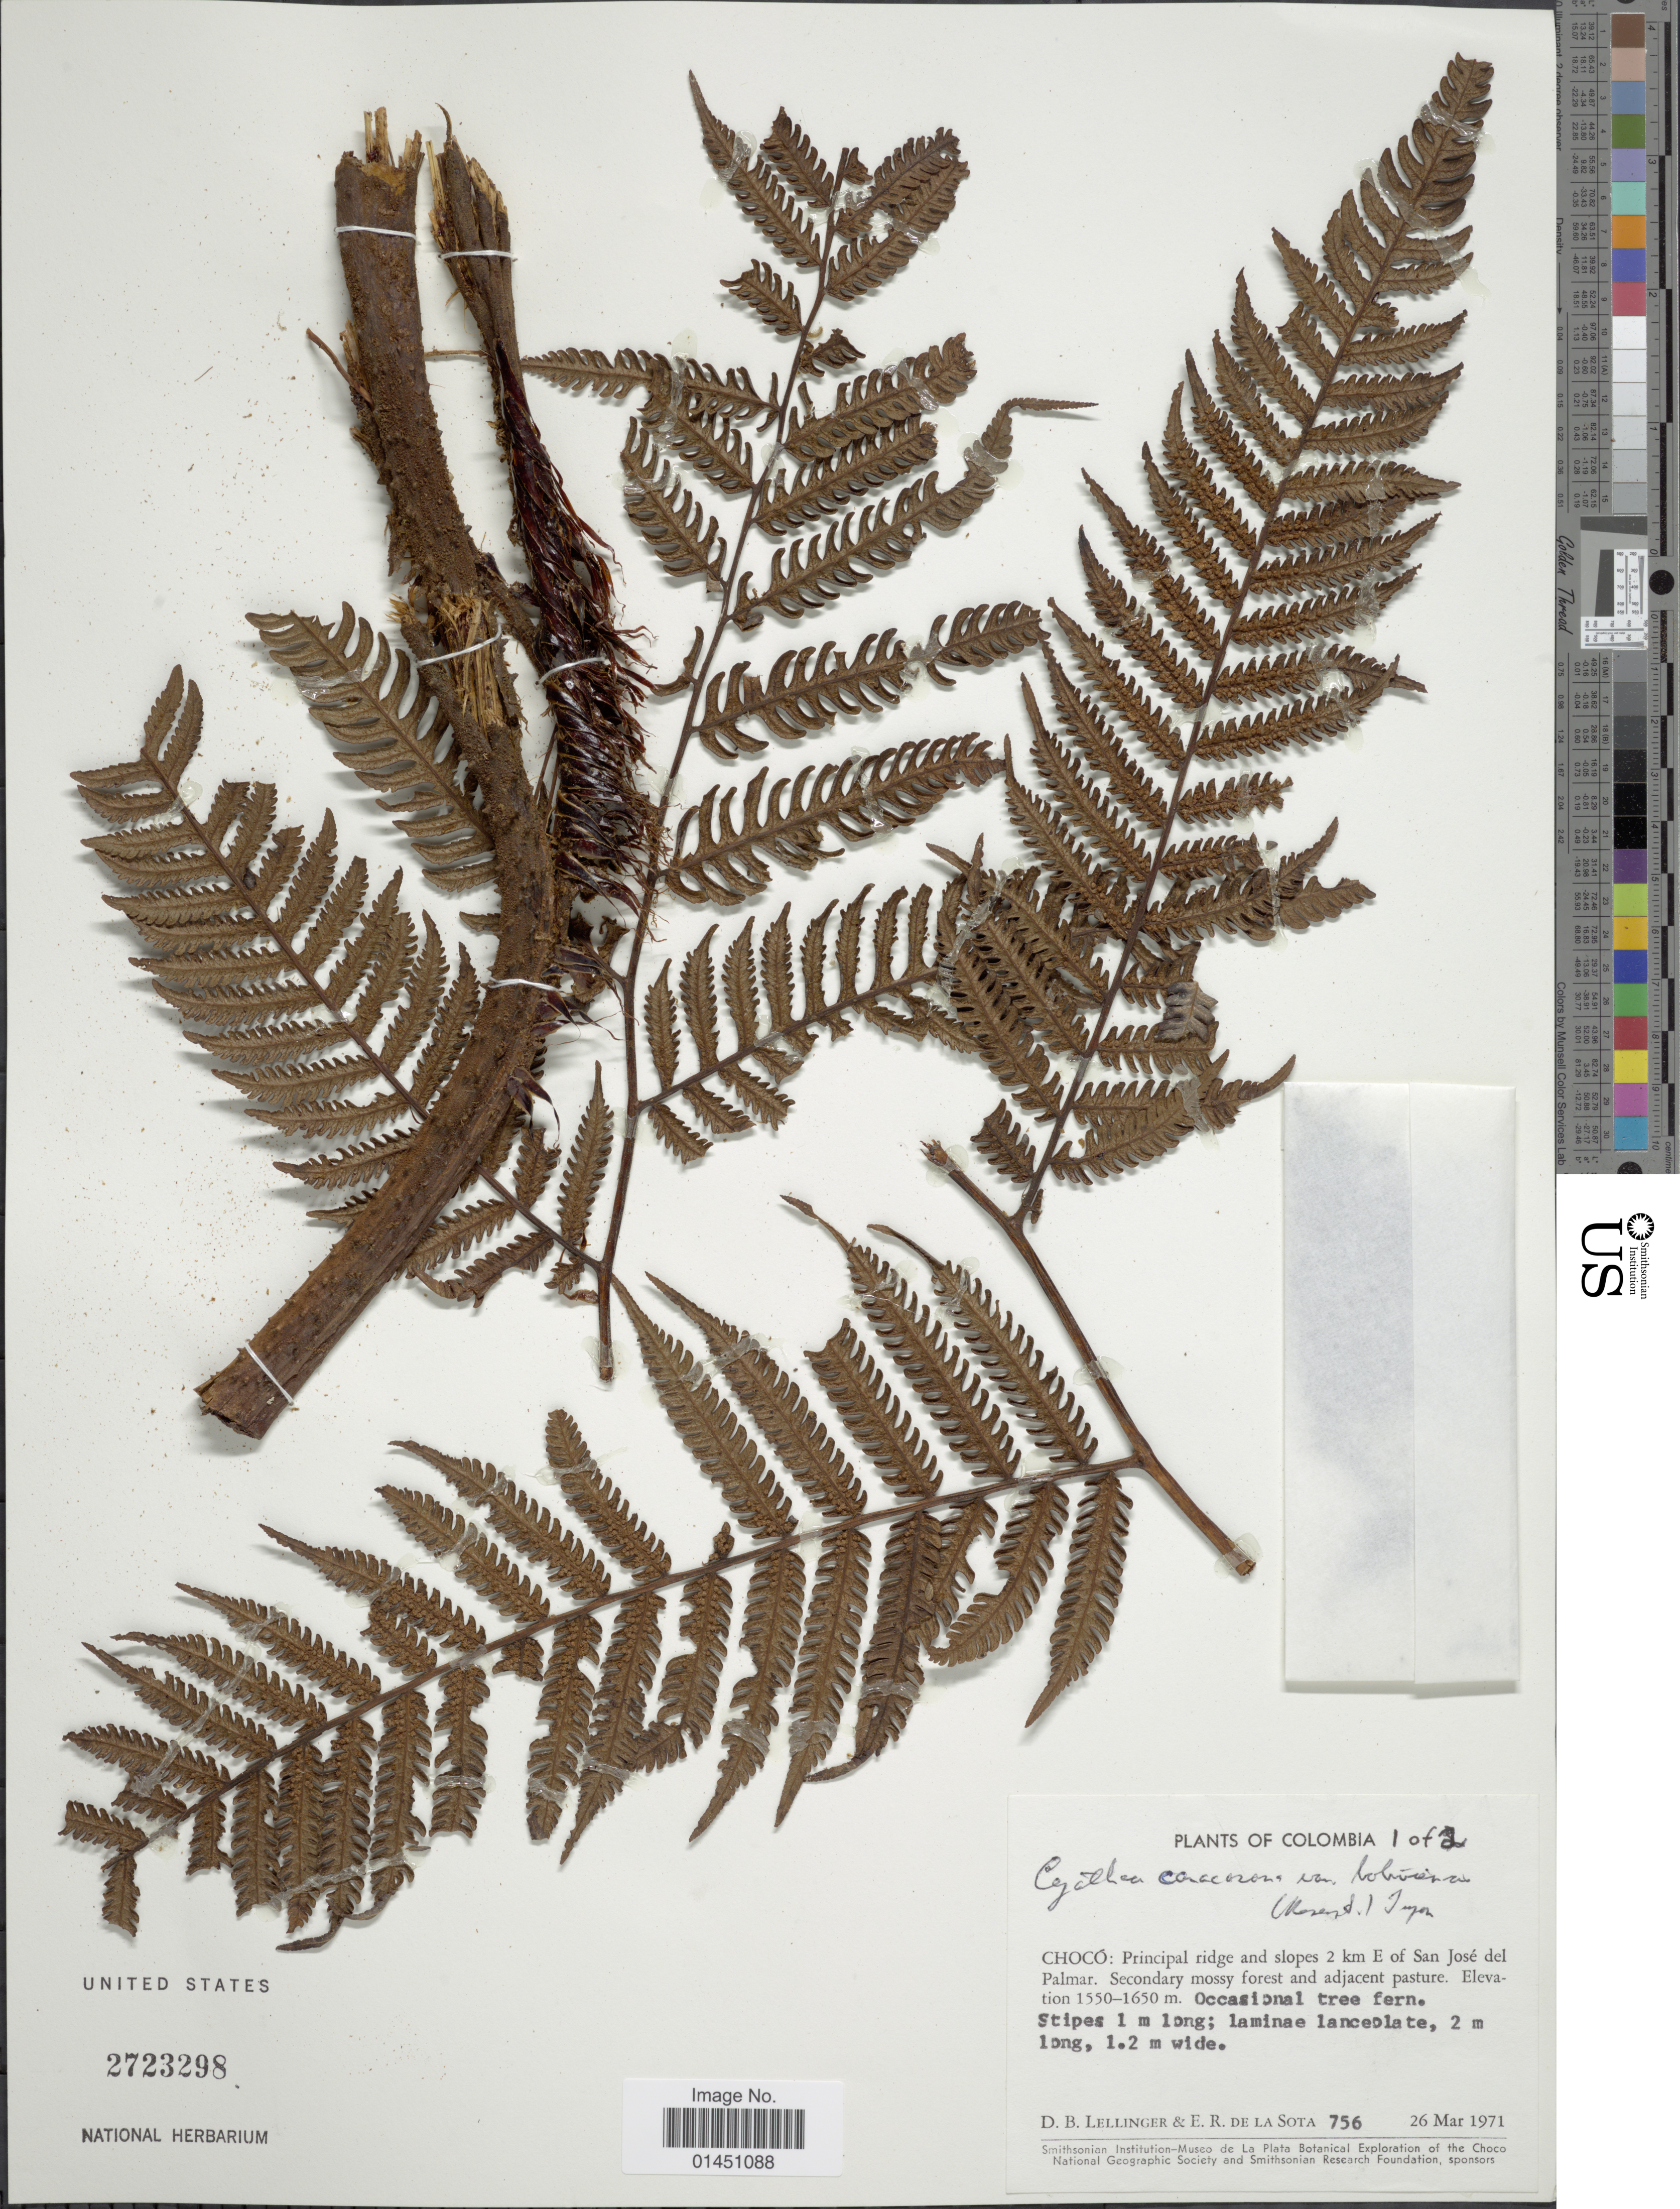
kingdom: Plantae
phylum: Tracheophyta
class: Polypodiopsida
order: Cyatheales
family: Cyatheaceae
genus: Cyathea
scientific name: Cyathea caracasana var. boliviensis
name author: (Rosenst.) R.M. Tryon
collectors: D. B. Lellinger & E. R. de la Sota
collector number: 756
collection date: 1971-03-26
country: Colombia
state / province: Chocó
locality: Principal ridge and slopes 2 km E of San Jose del Palmar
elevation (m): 1550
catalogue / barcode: US 2723298